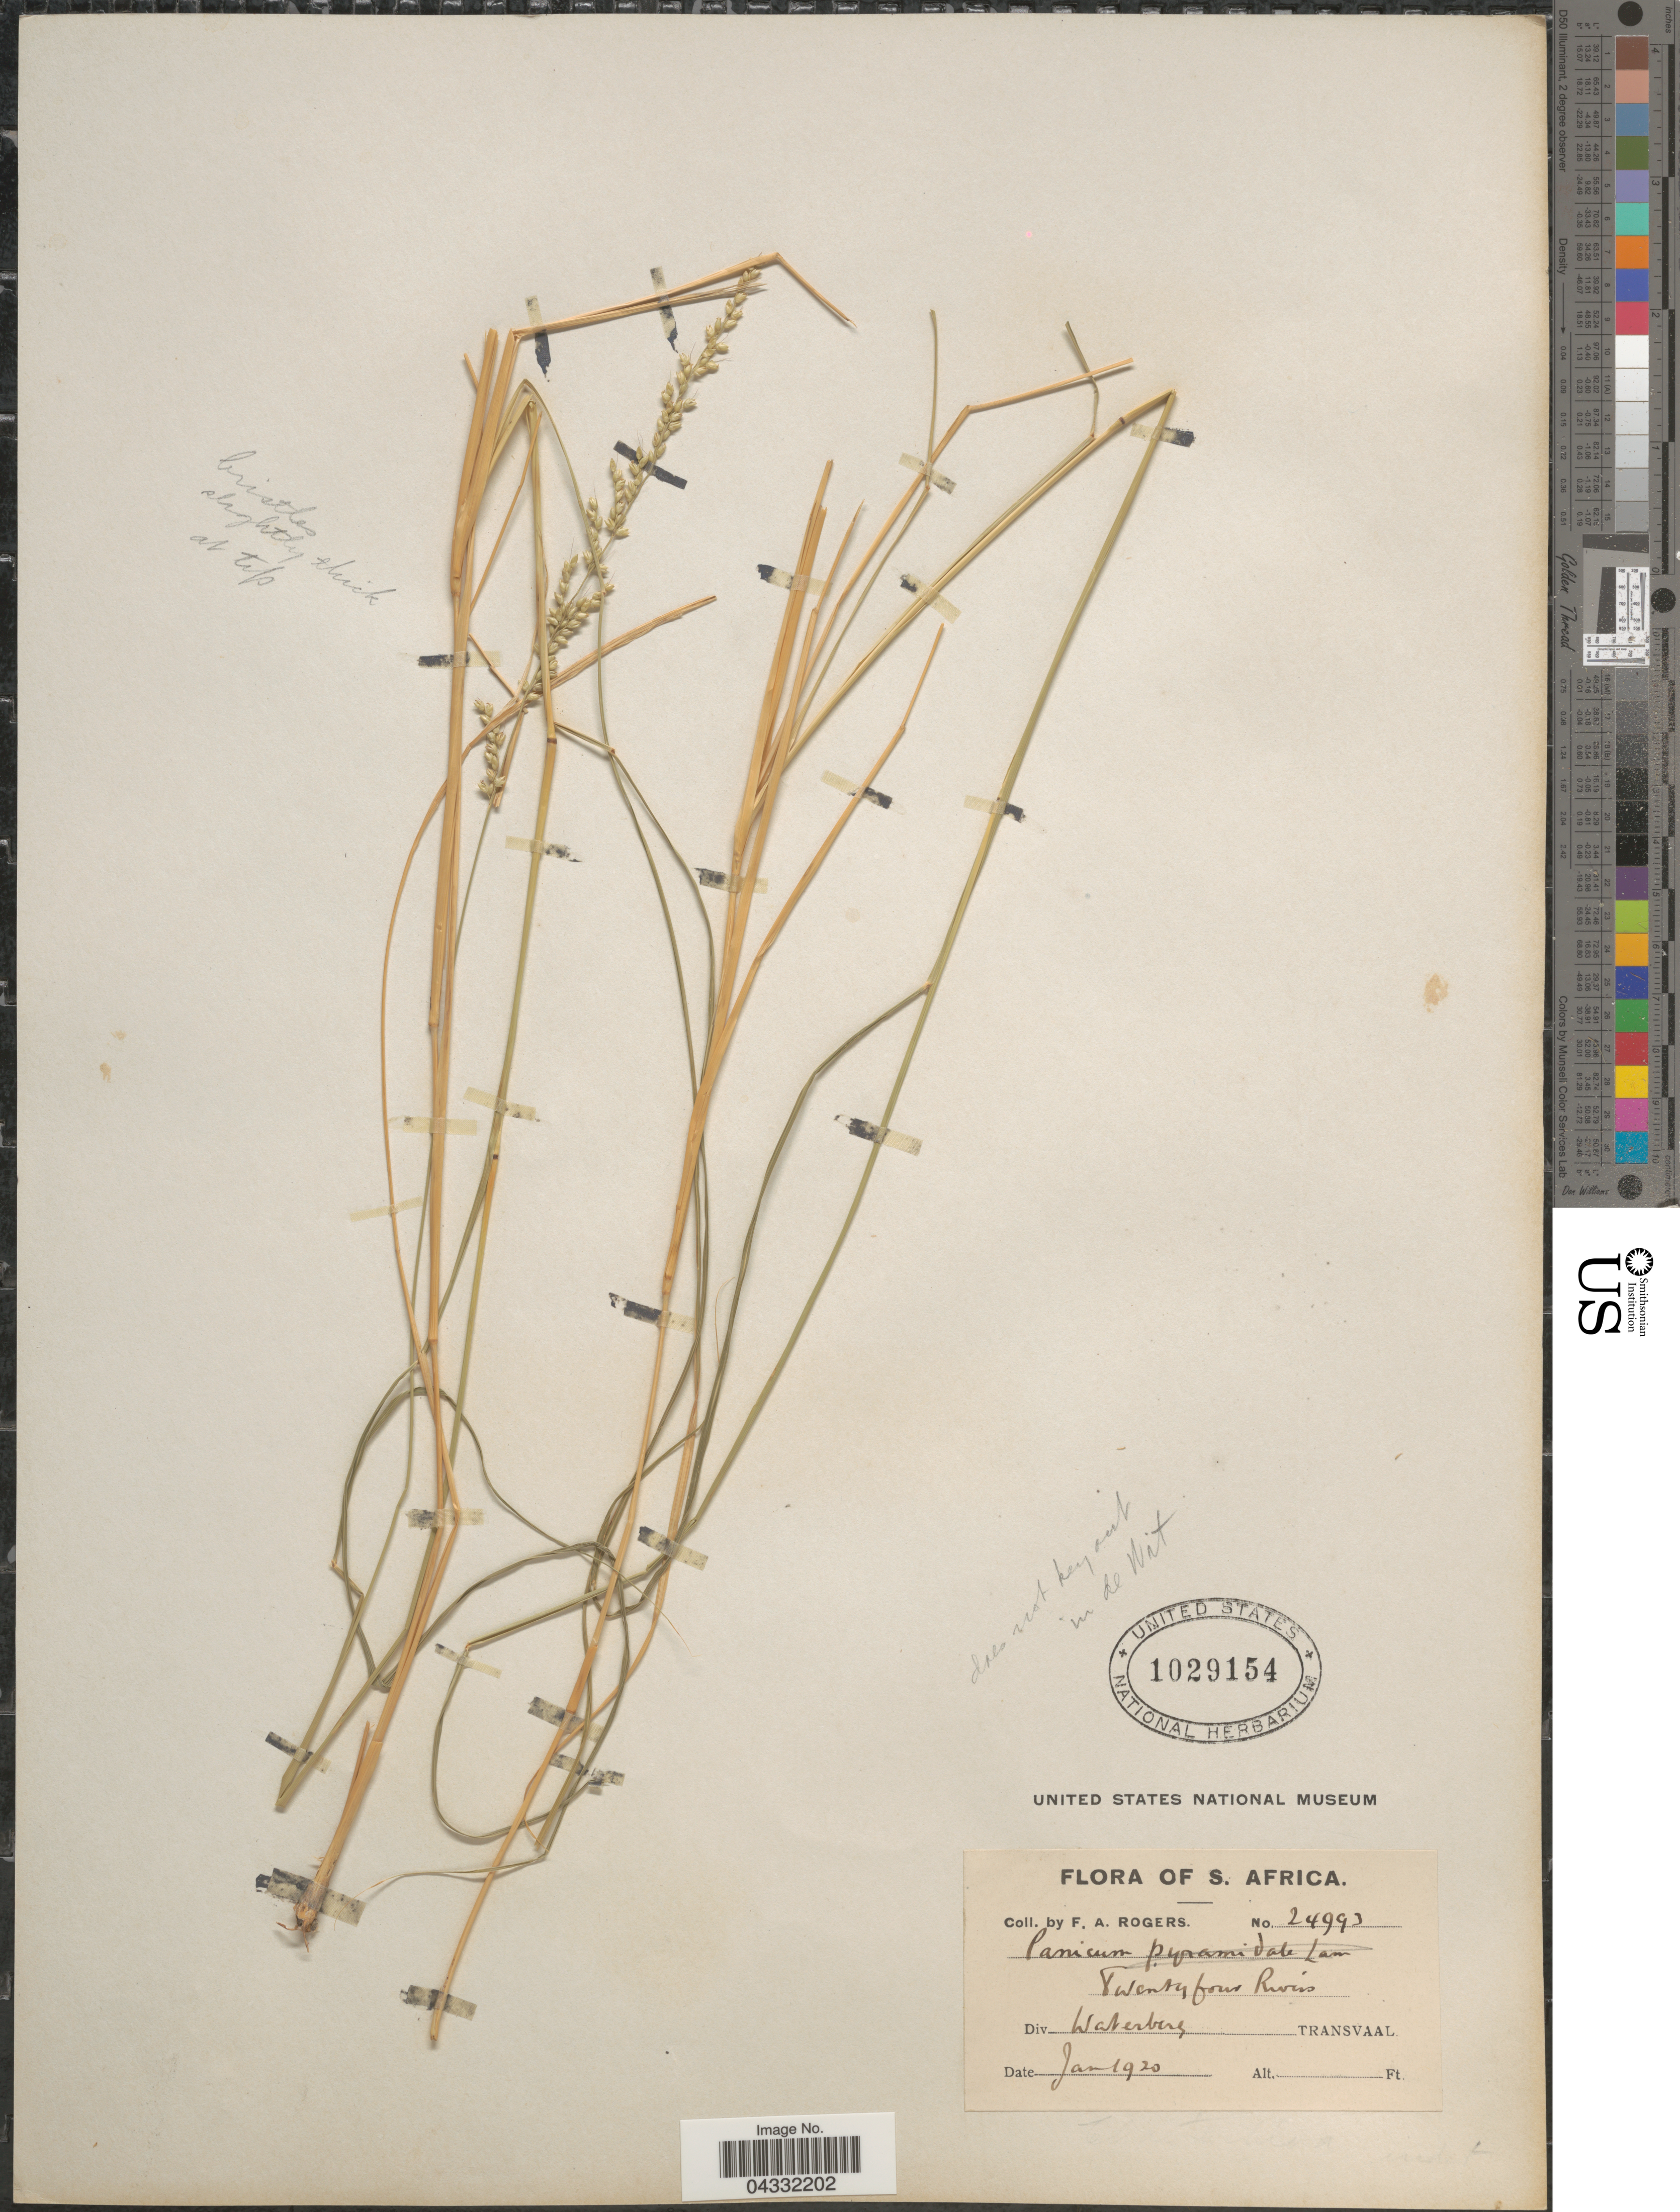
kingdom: Plantae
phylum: Tracheophyta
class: Liliopsida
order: Poales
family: Poaceae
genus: Setaria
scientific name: Setaria sp.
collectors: F. A. Rogers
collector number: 24993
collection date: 1920-01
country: South Africa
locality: S. Africa. Div. Waterberg. Transvaal.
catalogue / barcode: US 1029154